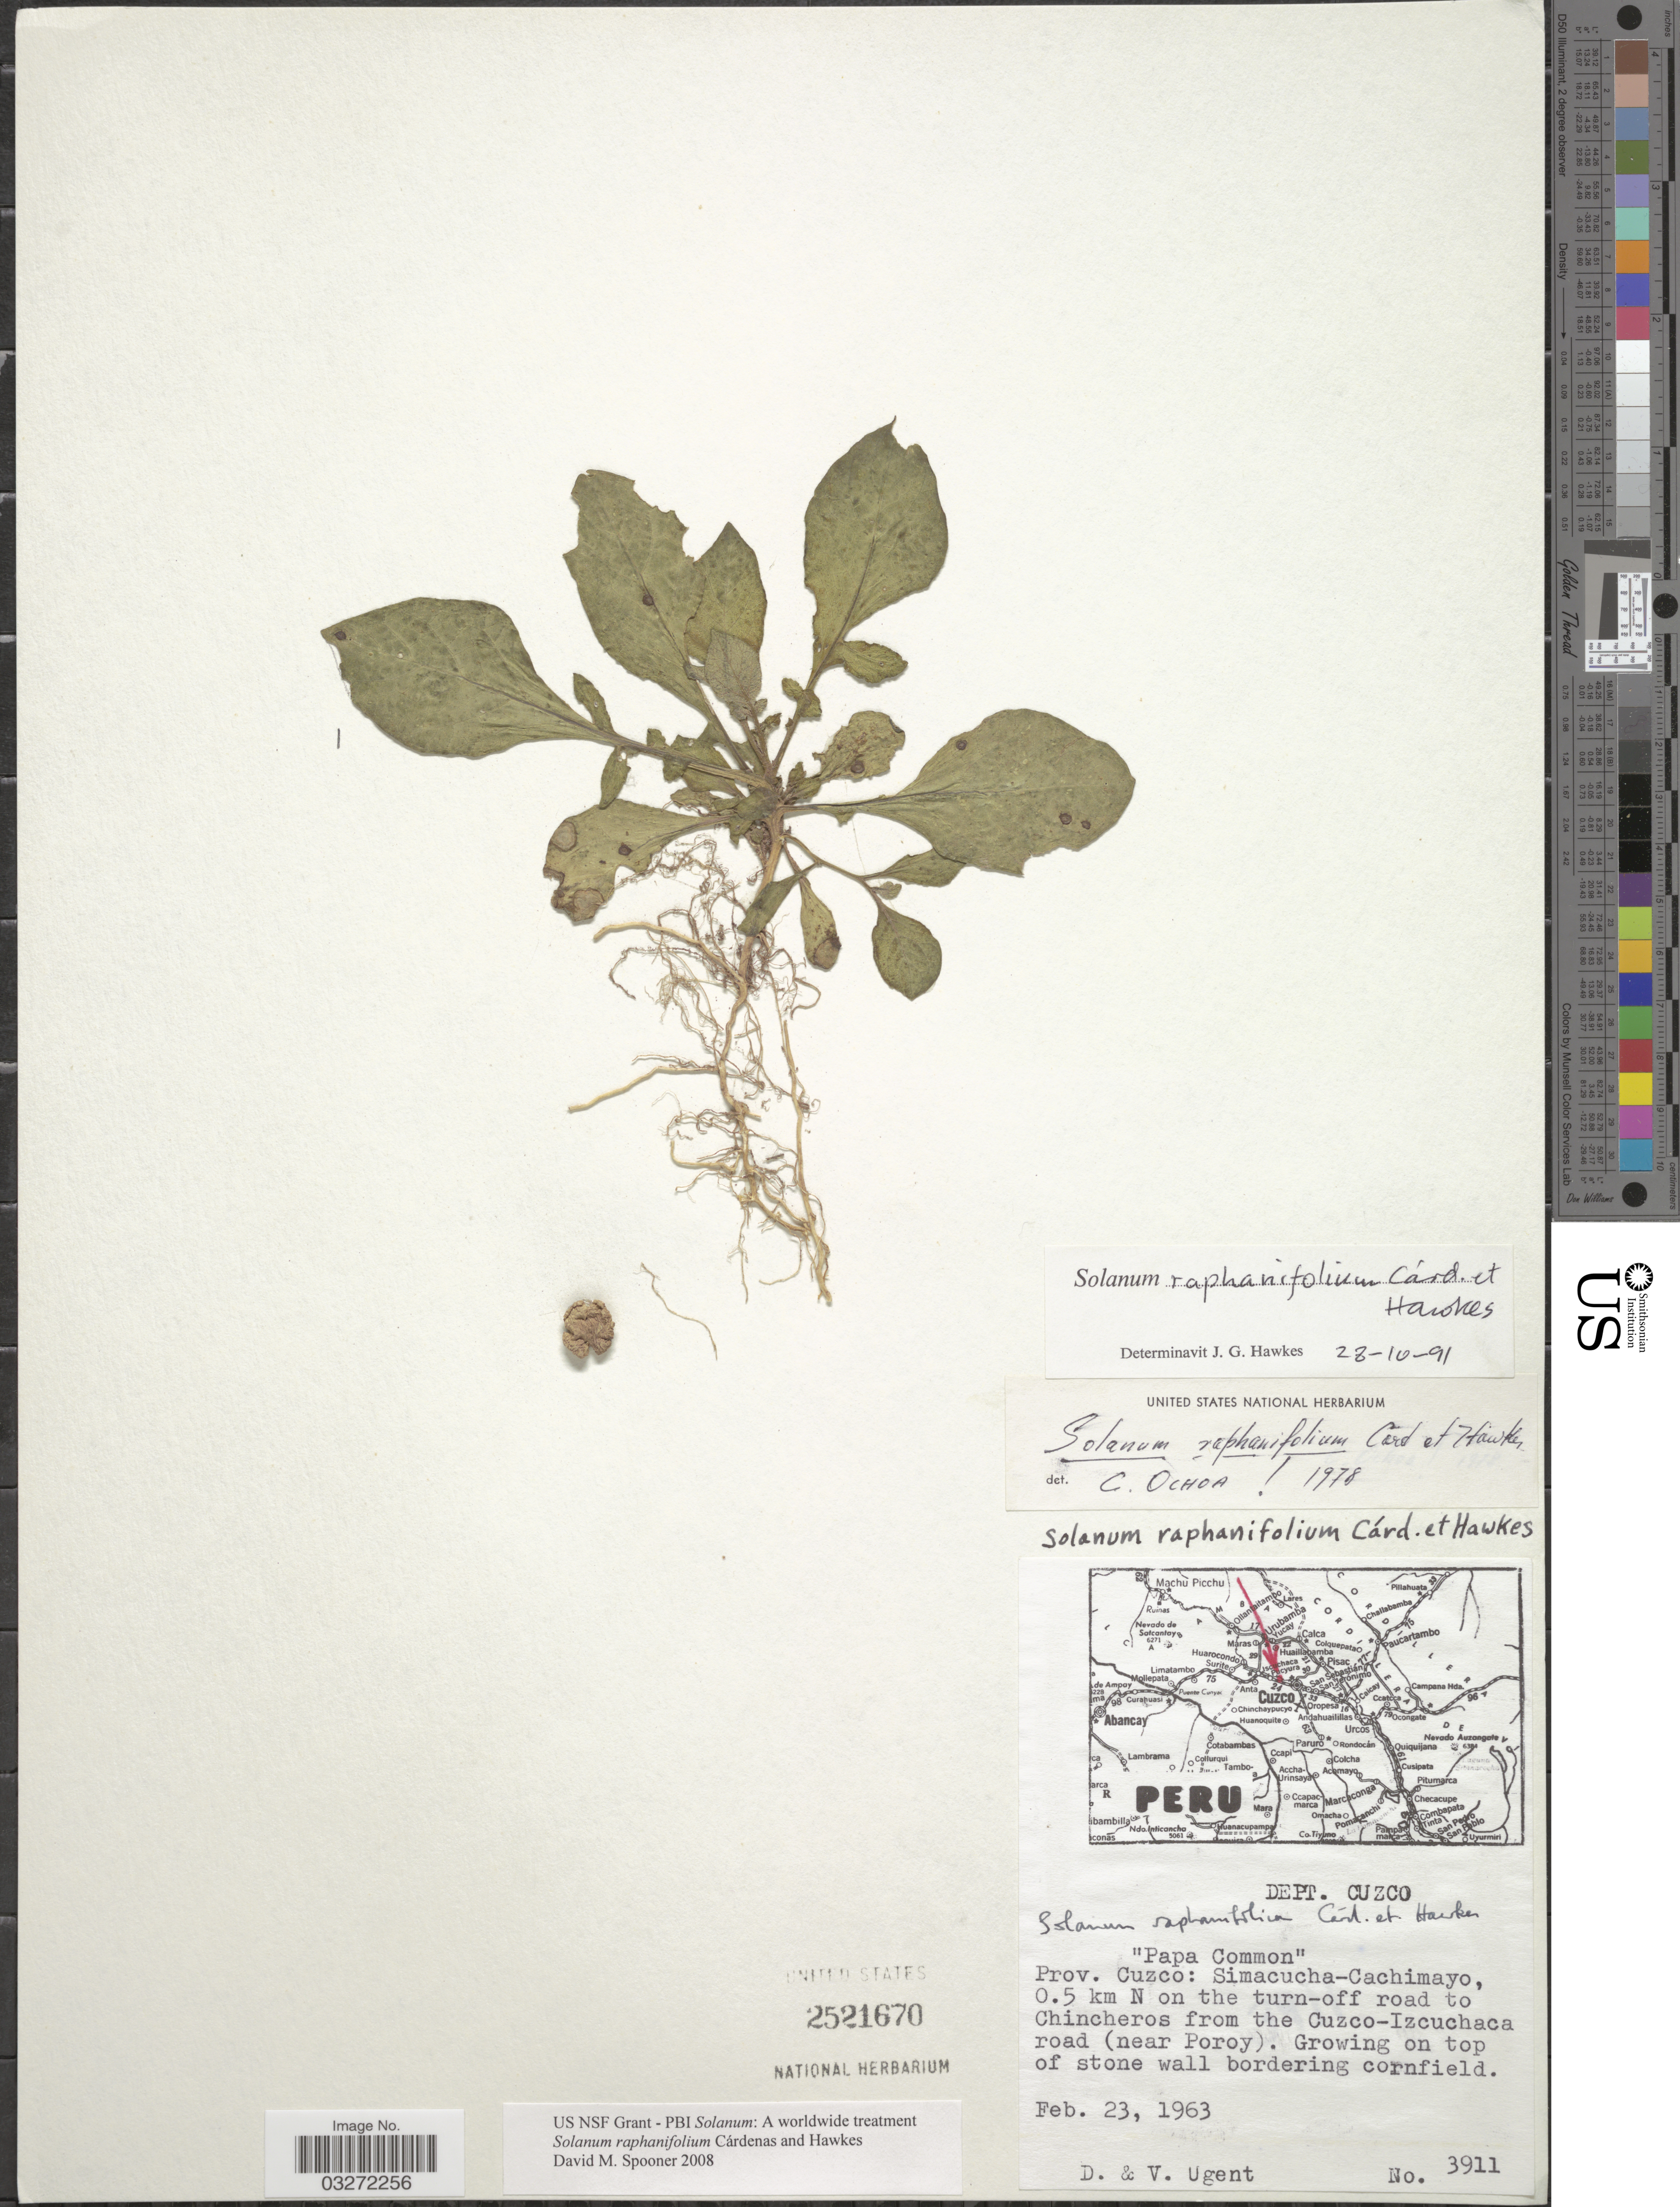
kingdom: Plantae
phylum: Tracheophyta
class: Magnoliopsida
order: Solanales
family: Solanaceae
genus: Solanum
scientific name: Solanum raphanifolium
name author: Cárdenas & Hawkes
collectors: D. Ugent & V. Ugent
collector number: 3911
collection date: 1963-02-23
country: Peru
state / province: Cusco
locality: Dept. Cuzco, Prov. Cuzco: Simacucha-Cachimayo, 0.5 km N on the turn-off road to Chincheros from the Guzco-Izcuchaca road (near Poroy).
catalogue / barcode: US 2521670